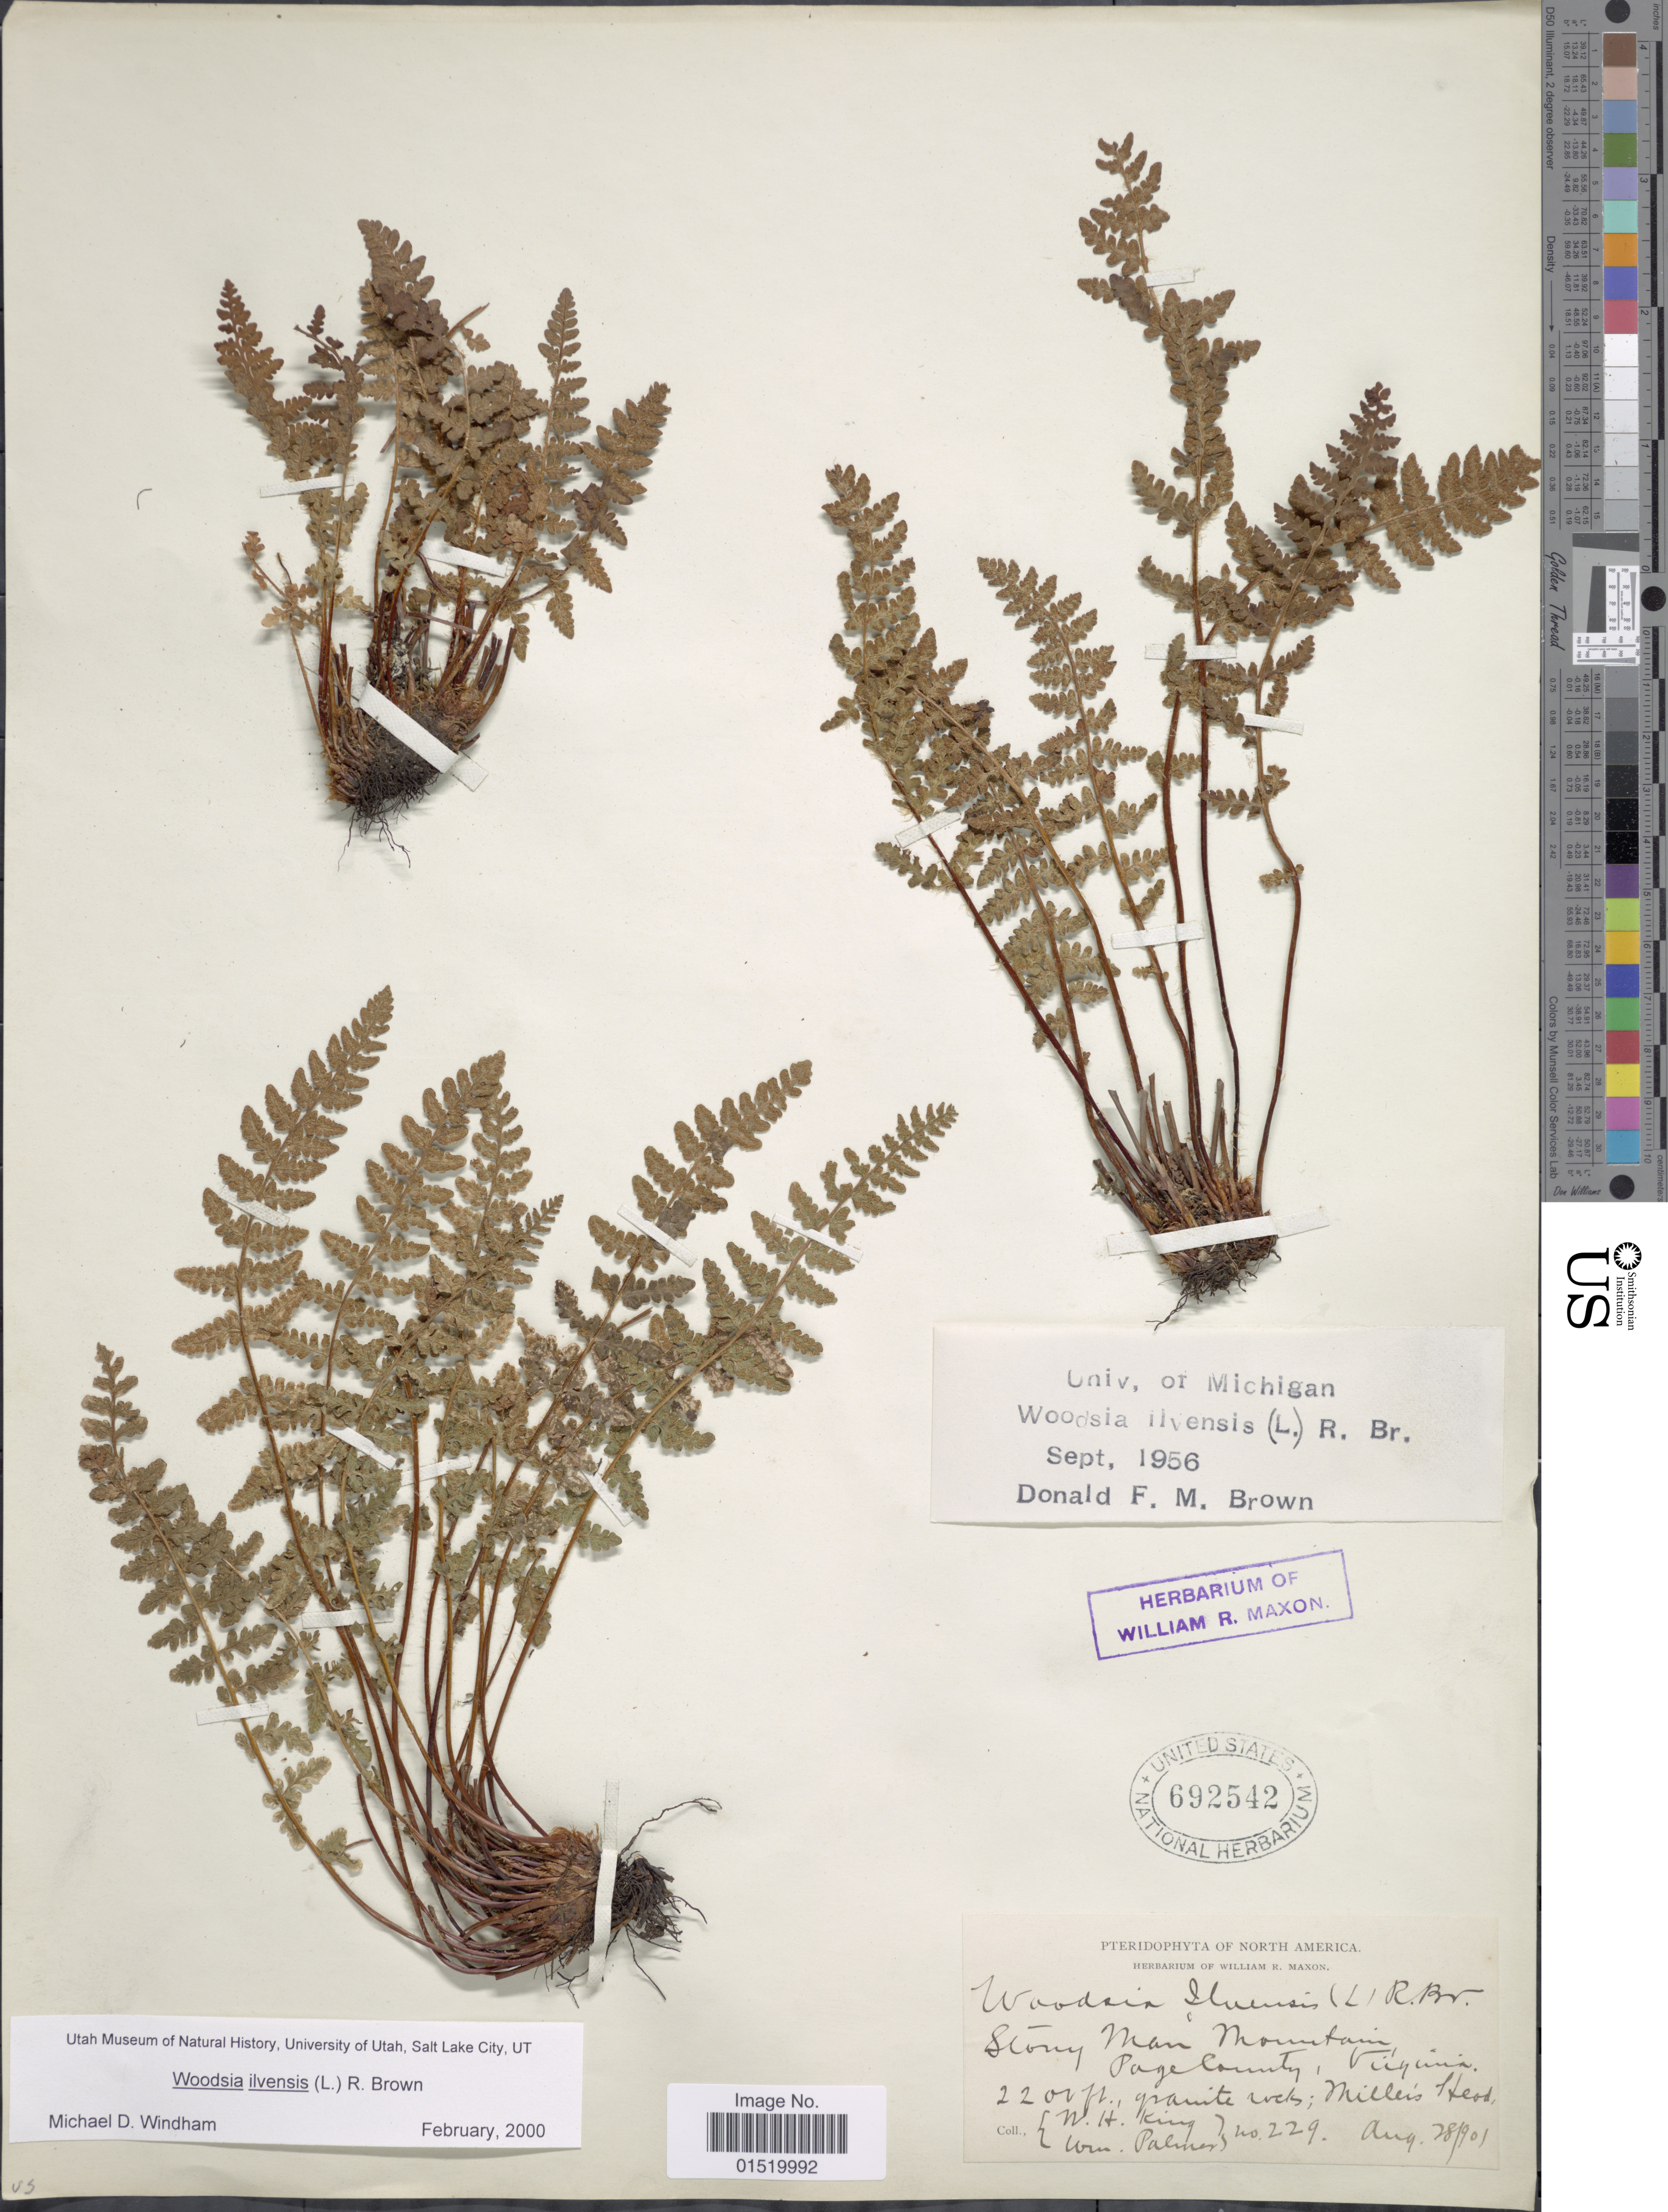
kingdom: Plantae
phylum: Tracheophyta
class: Polypodiopsida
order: Polypodiales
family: Woodsiaceae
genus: Woodsia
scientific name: Woodsia ilvensis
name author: (L.) R. Br.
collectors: W. H. King & W. Palmer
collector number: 229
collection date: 1901-08-28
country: United States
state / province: Virginia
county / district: Page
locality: Stony Man Mountain, Page County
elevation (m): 671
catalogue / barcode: US 692542